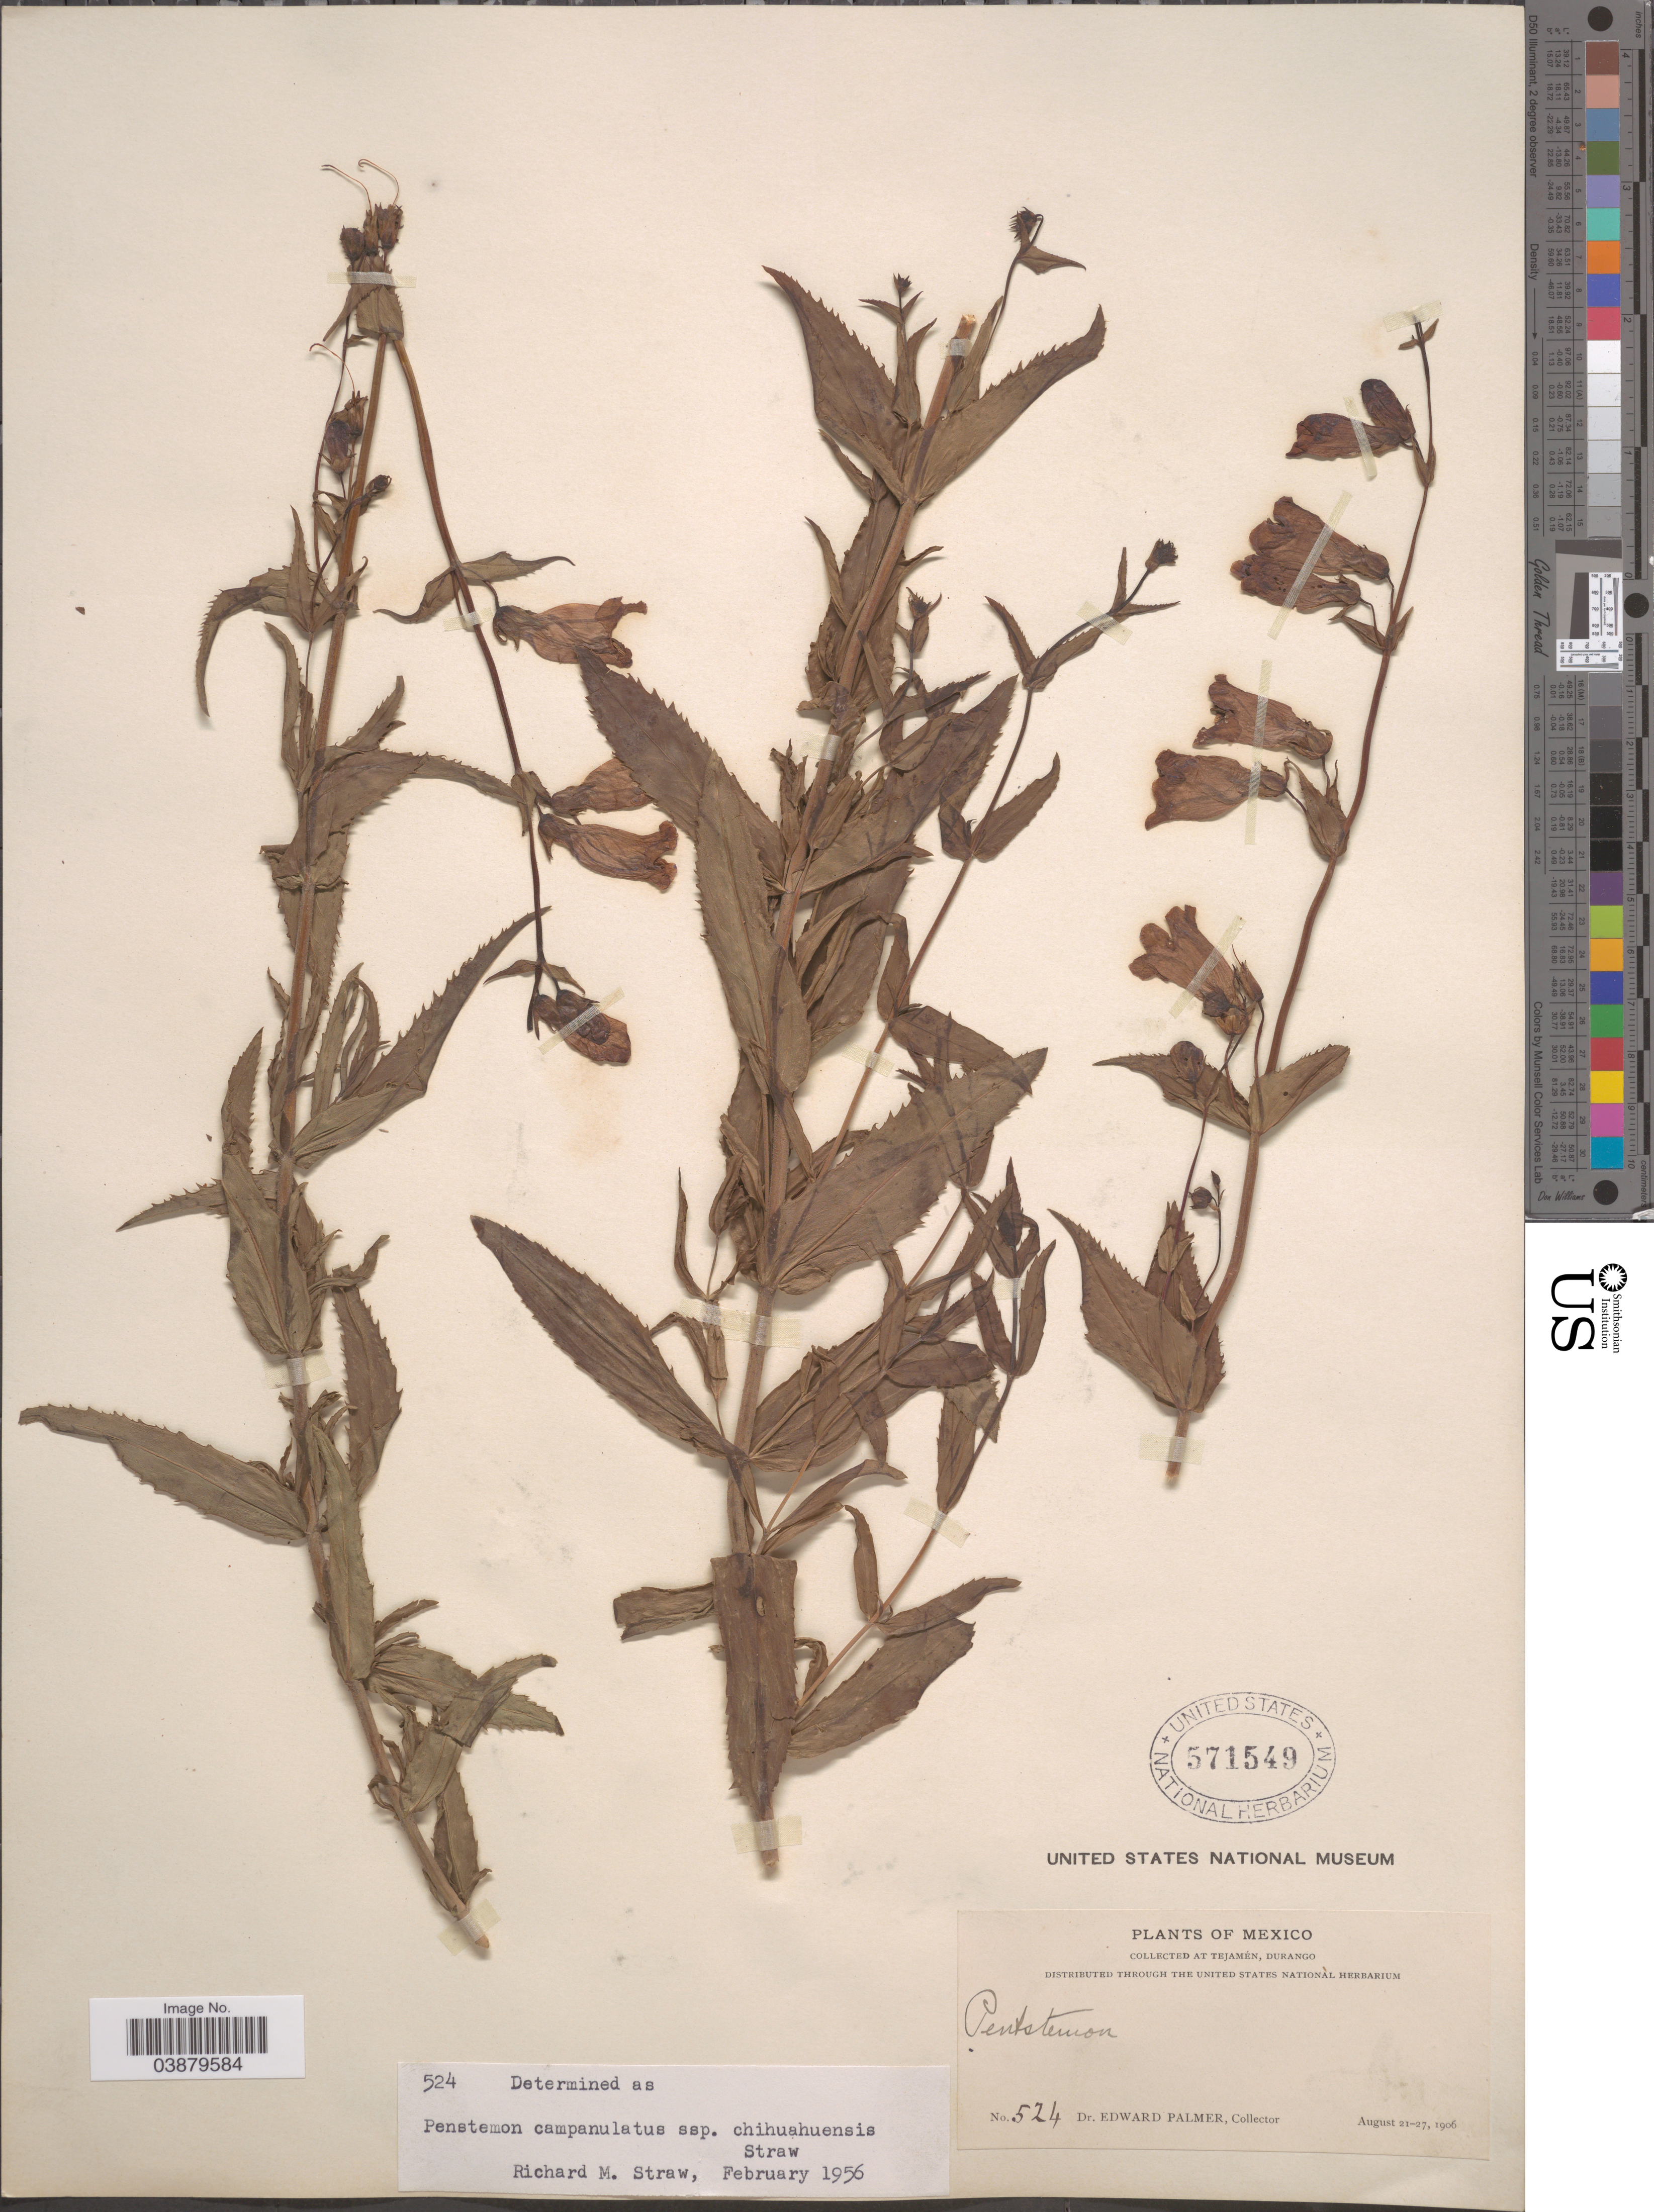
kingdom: Plantae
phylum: Tracheophyta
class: Magnoliopsida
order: Lamiales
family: Plantaginaceae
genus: Penstemon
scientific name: Penstemon campanulatus subsp. chihuahuensis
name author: Straw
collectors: E. Palmer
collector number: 524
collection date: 1906-08-21/1906-08-27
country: Mexico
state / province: Durango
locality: At Tejamén.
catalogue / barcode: US 571549